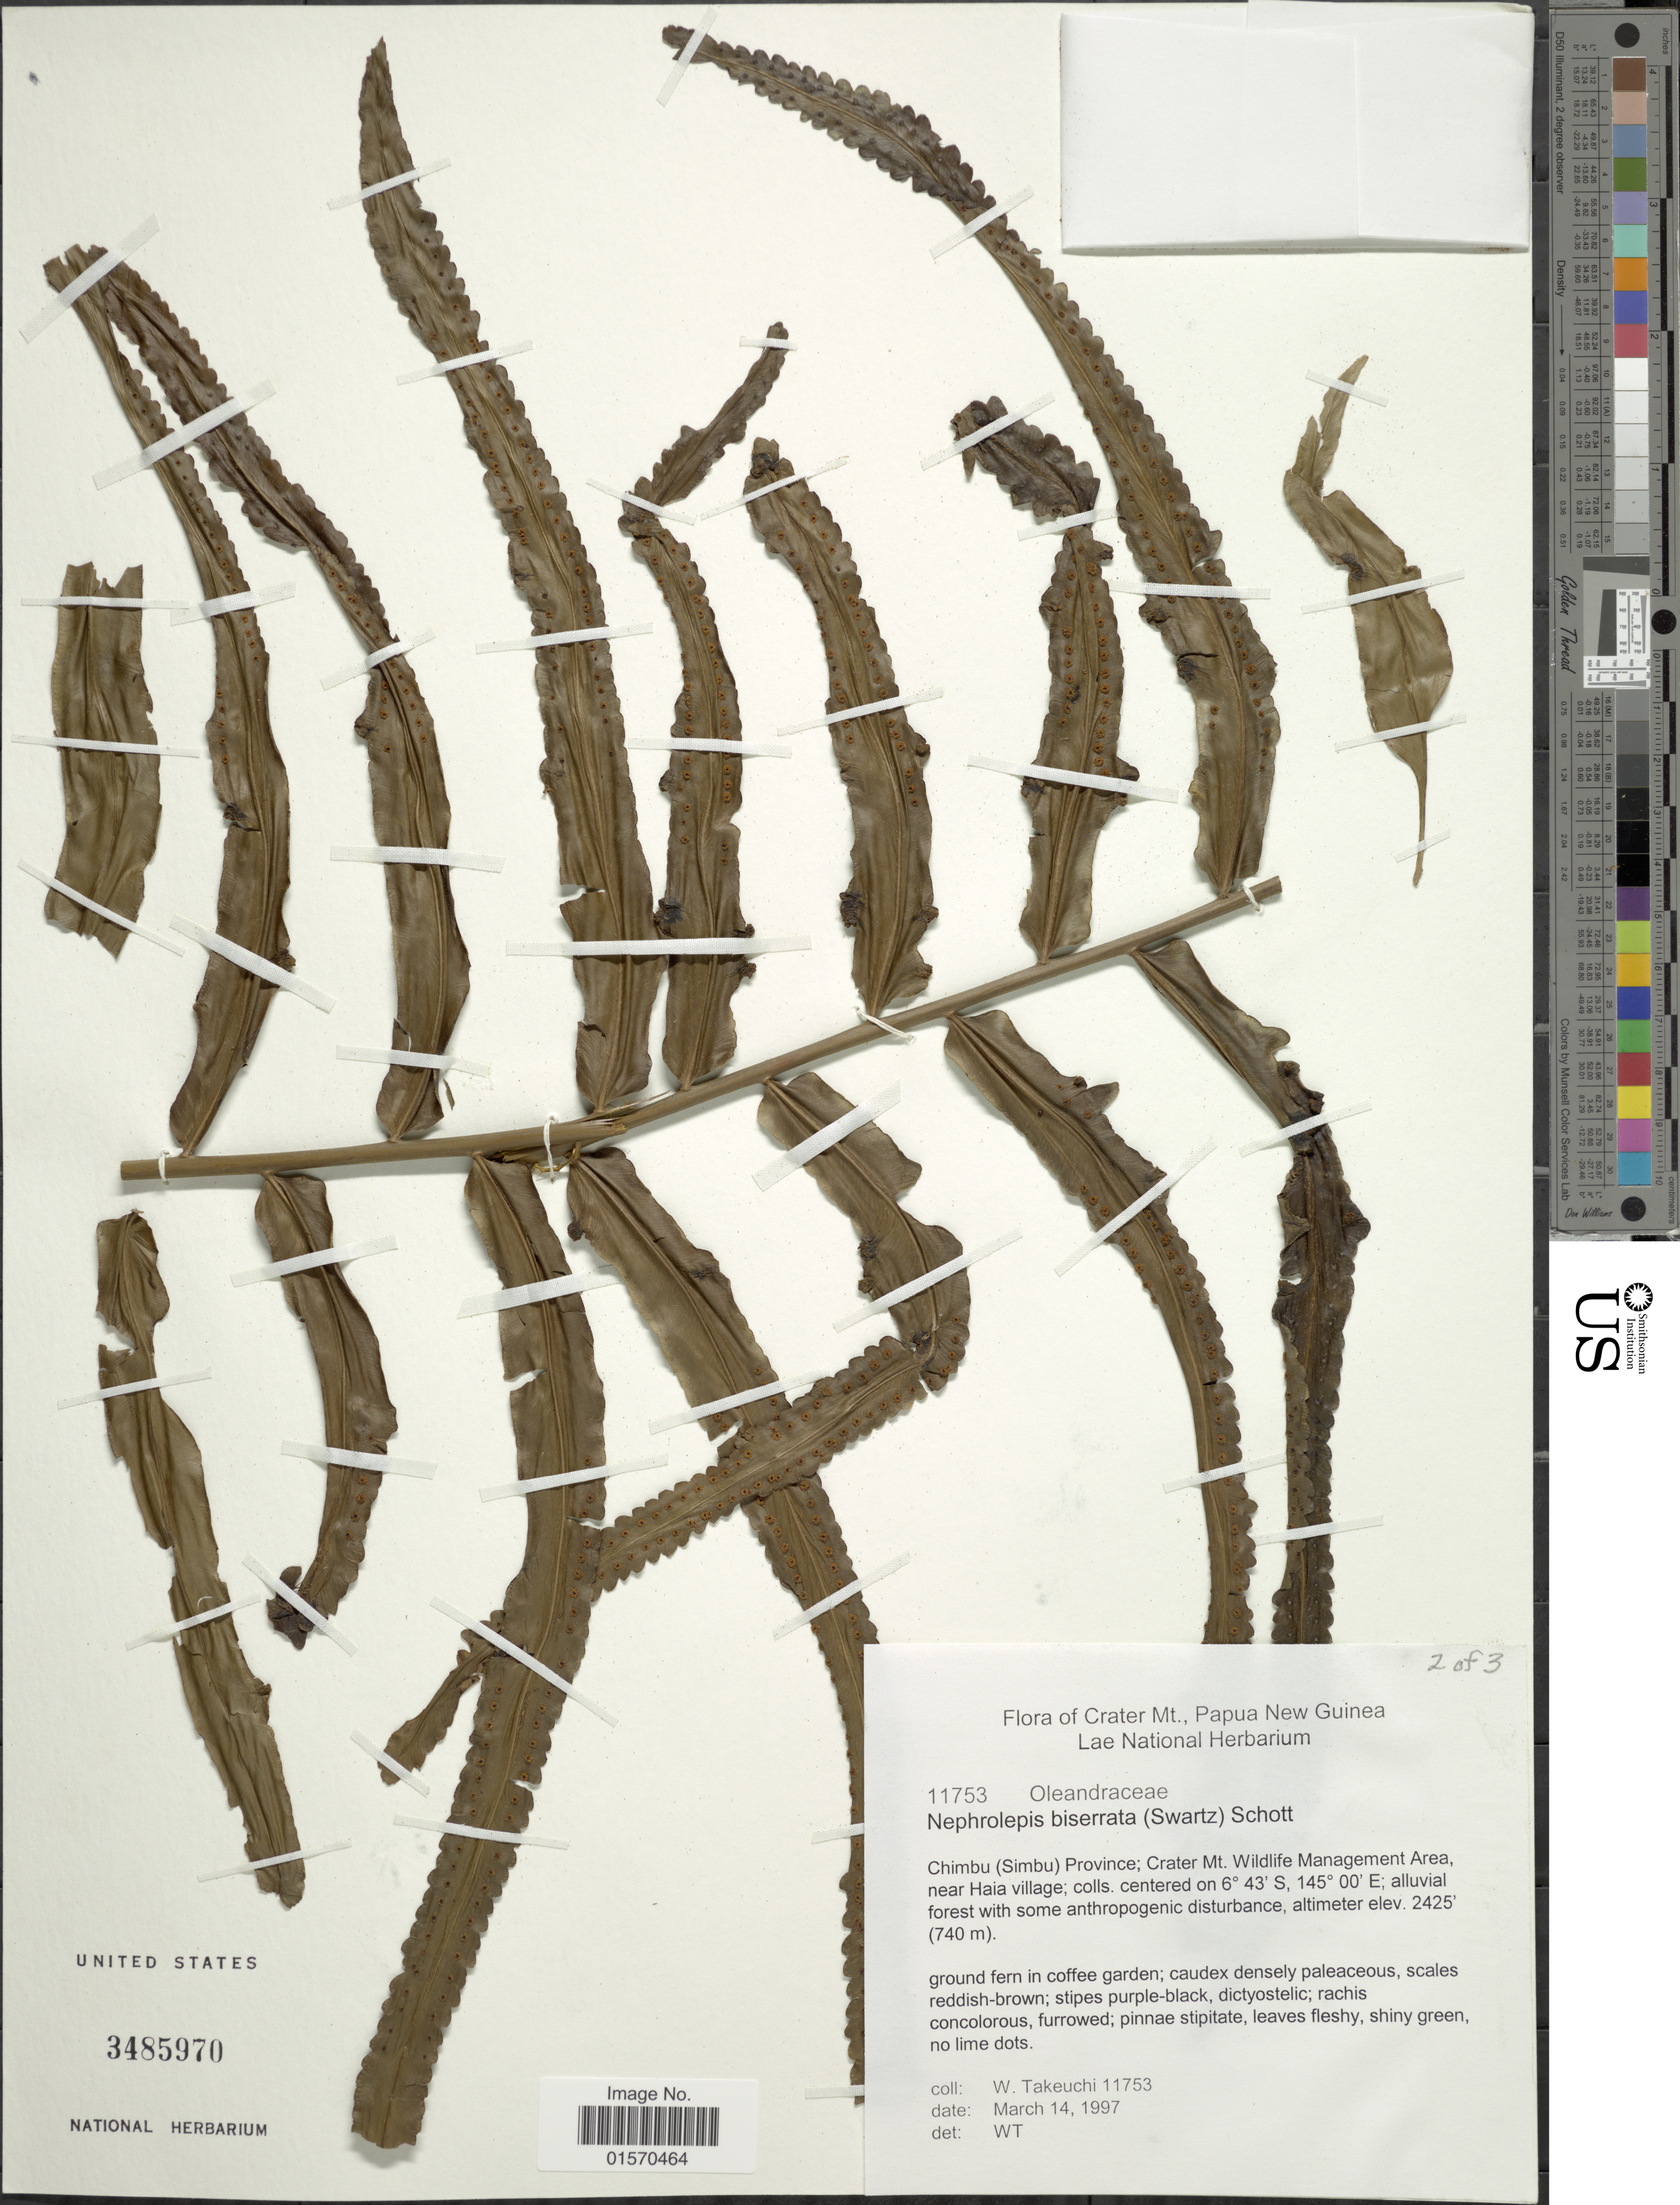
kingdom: Plantae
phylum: Tracheophyta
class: Polypodiopsida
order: Polypodiales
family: Nephrolepidaceae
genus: Nephrolepis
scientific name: Nephrolepis biserrata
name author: (Sw.) Schott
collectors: W. Takeuchi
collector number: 11753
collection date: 1997-03-14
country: Papua New Guinea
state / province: Chimbu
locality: Crater Mt. Chimbu (Simbu) Province; Crater Mt. Wildlife Management Area. near Haia village. alluvial forest with anthropogenic disturbance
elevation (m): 739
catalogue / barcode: US 3485970